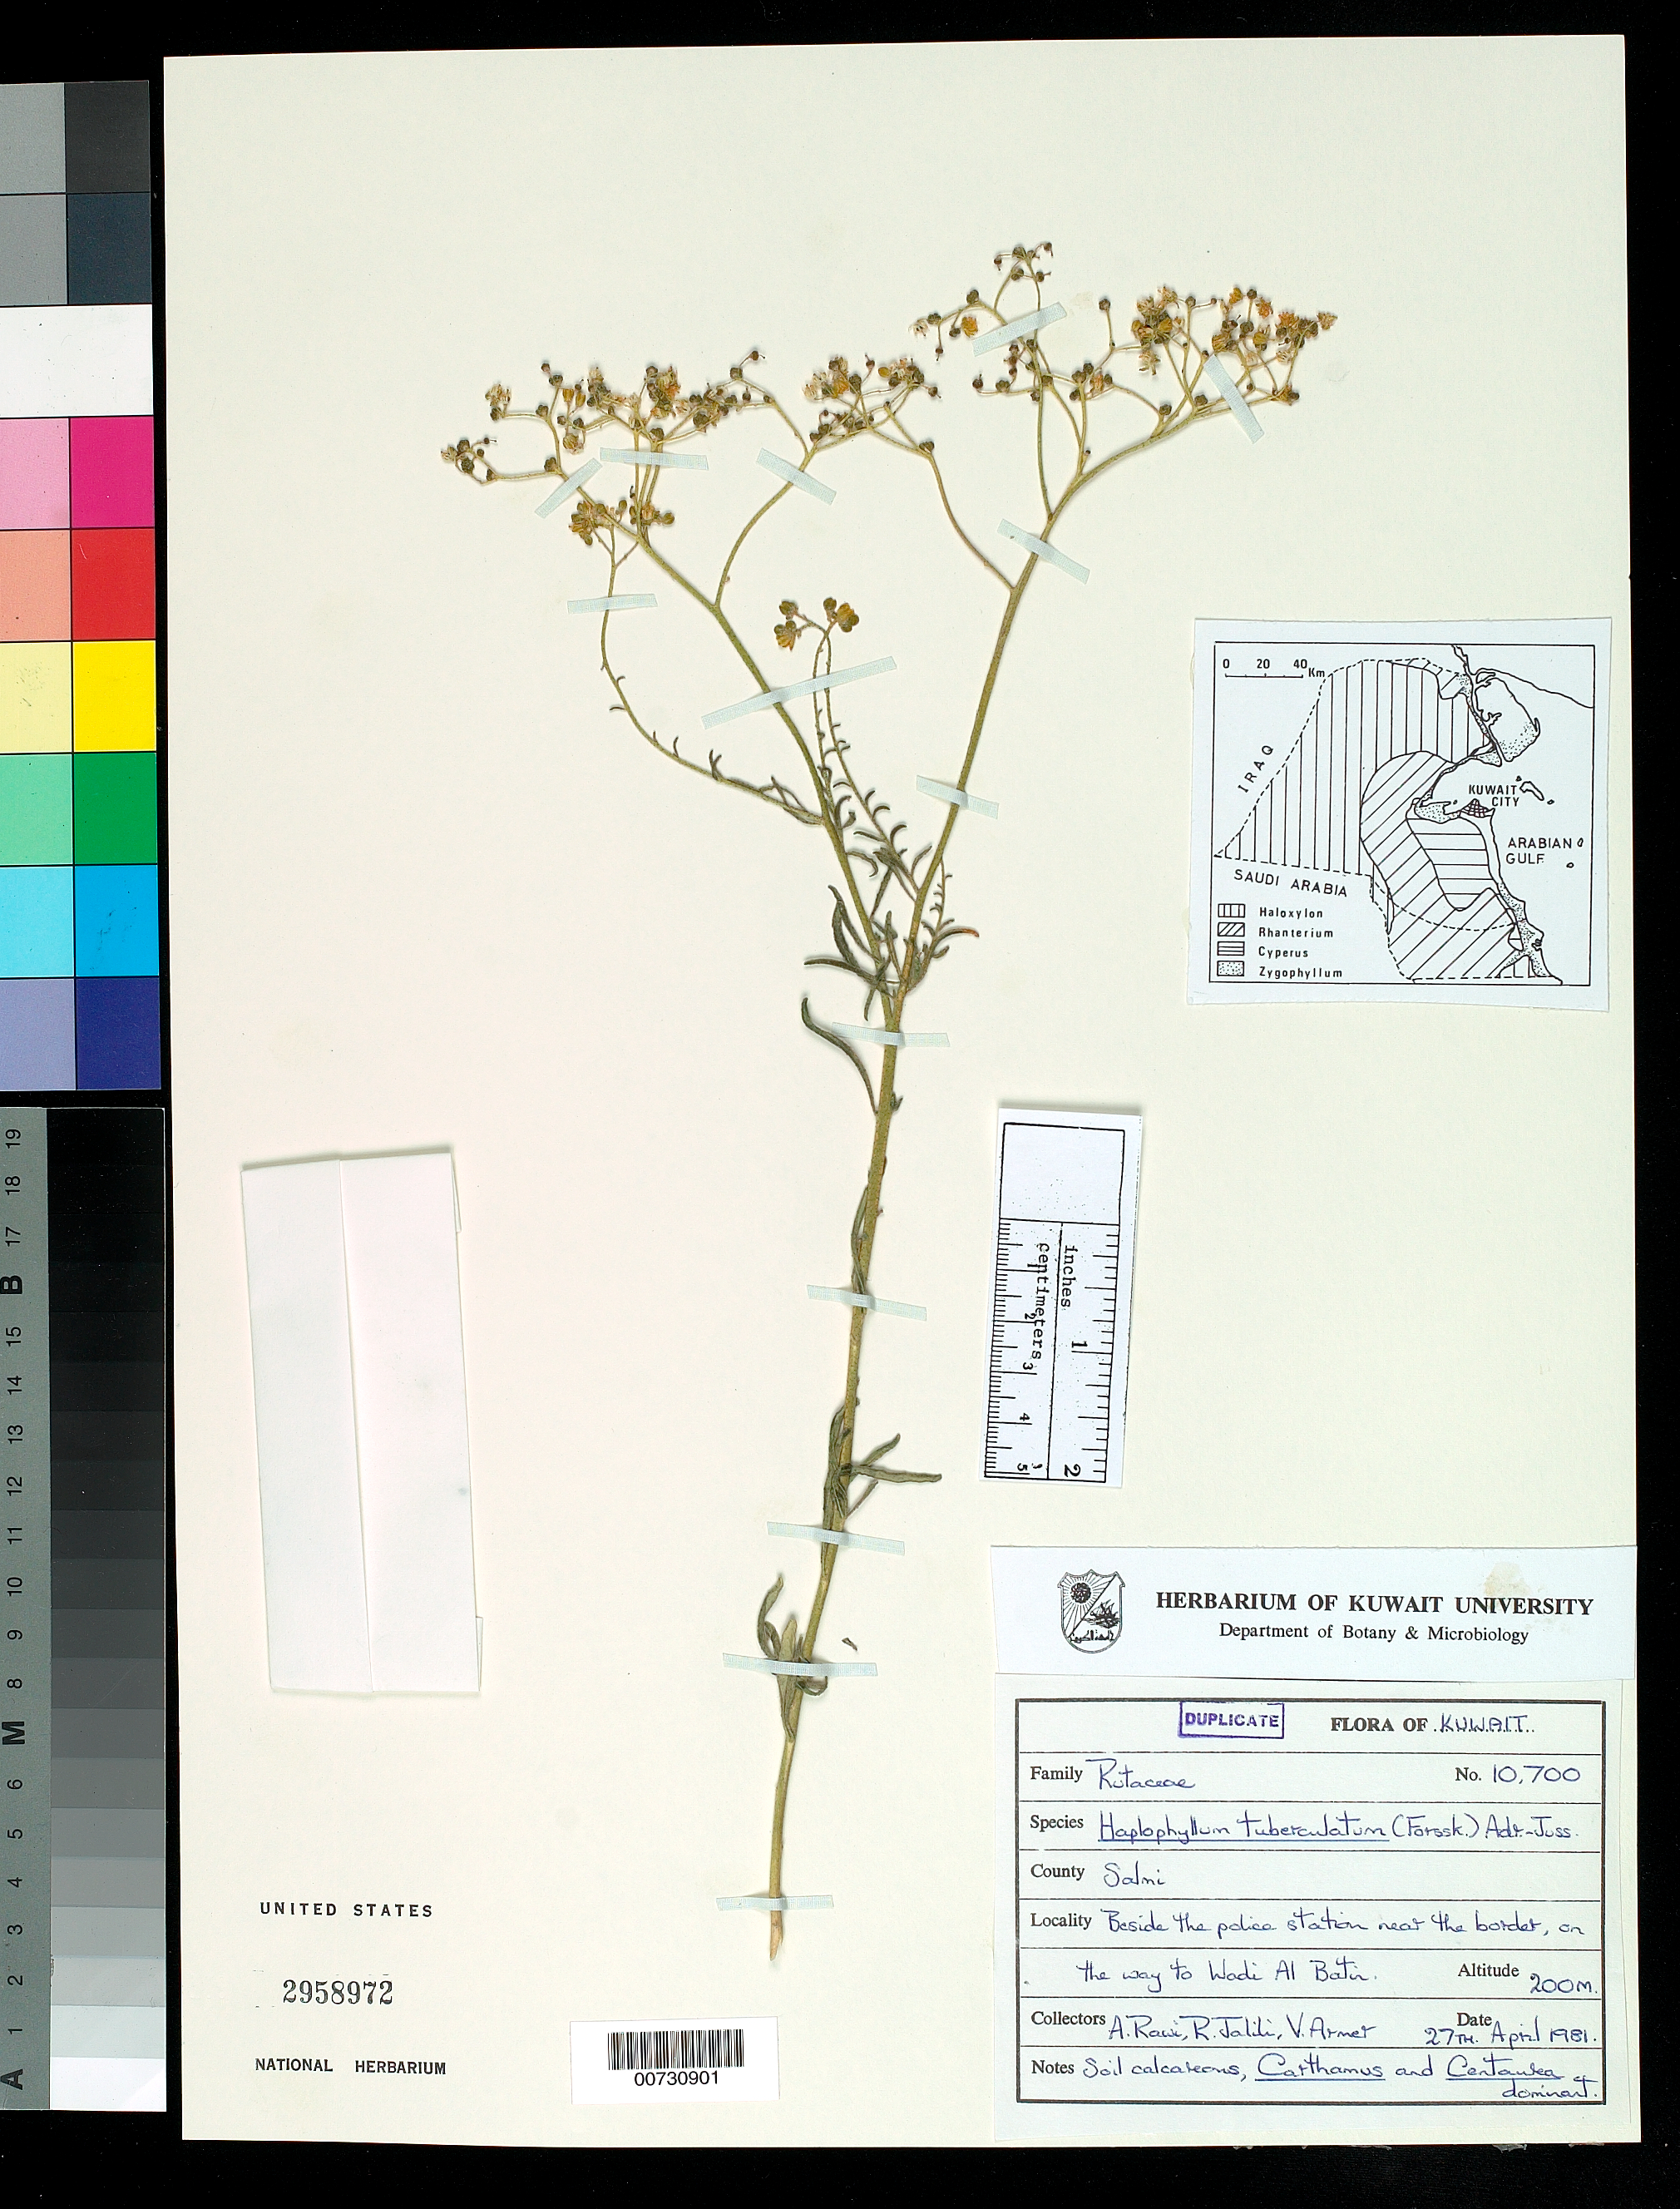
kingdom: Plantae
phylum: Tracheophyta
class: Magnoliopsida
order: Sapindales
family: Rutaceae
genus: Haplophyllum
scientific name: Haplophyllum tuberculatum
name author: (Forssk.) A. Juss.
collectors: A. Rawi, R. Jalili & V. Armet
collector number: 10700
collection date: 1981-04-27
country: Kuwait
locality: County Salmi. Beside the police station near the border, on the way to Wodi Al Batir.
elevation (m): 200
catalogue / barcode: US 2958972